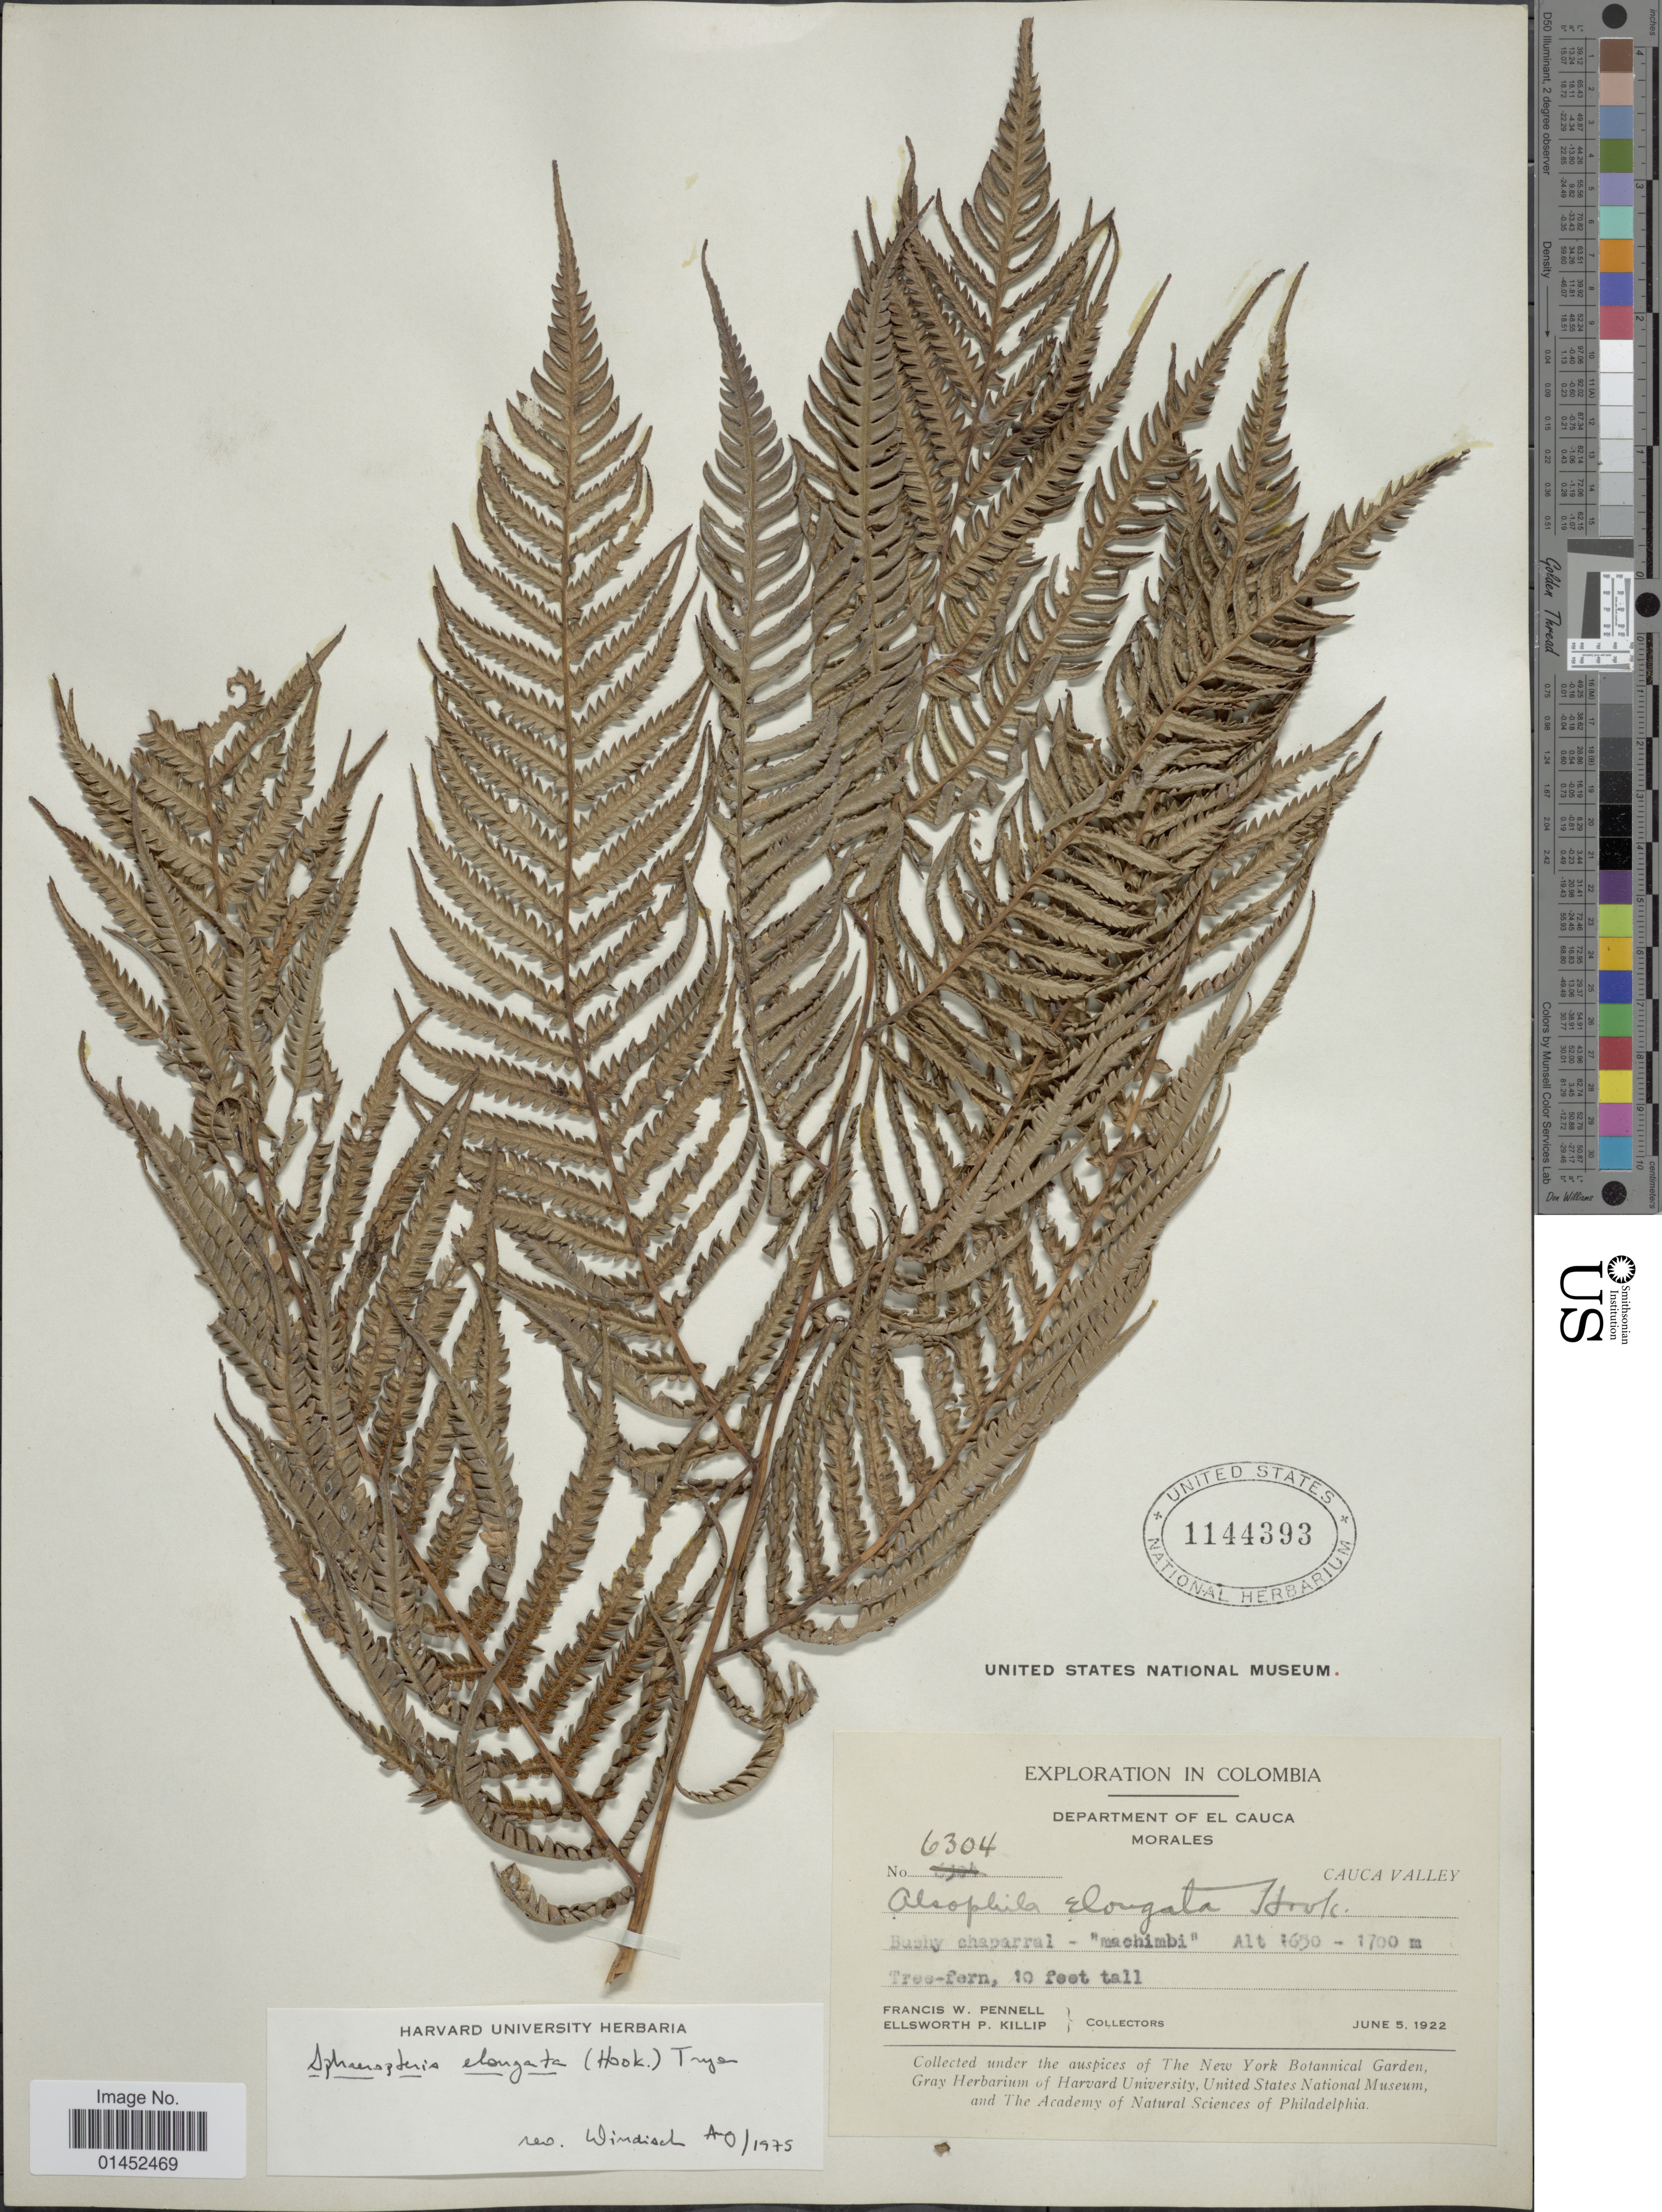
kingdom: Plantae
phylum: Tracheophyta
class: Polypodiopsida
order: Cyatheales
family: Cyatheaceae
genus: Cyathea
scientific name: Cyathea poeppigii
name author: (Hook.) Domin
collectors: F. W. Pennell & E. P. Killip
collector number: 6304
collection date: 1922-06-05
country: Colombia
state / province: Cauca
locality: Deprtment of El Cauca Morales, cauca Valley, Bushy chaparral - 'machimbi'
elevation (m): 1650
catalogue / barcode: US 1144393